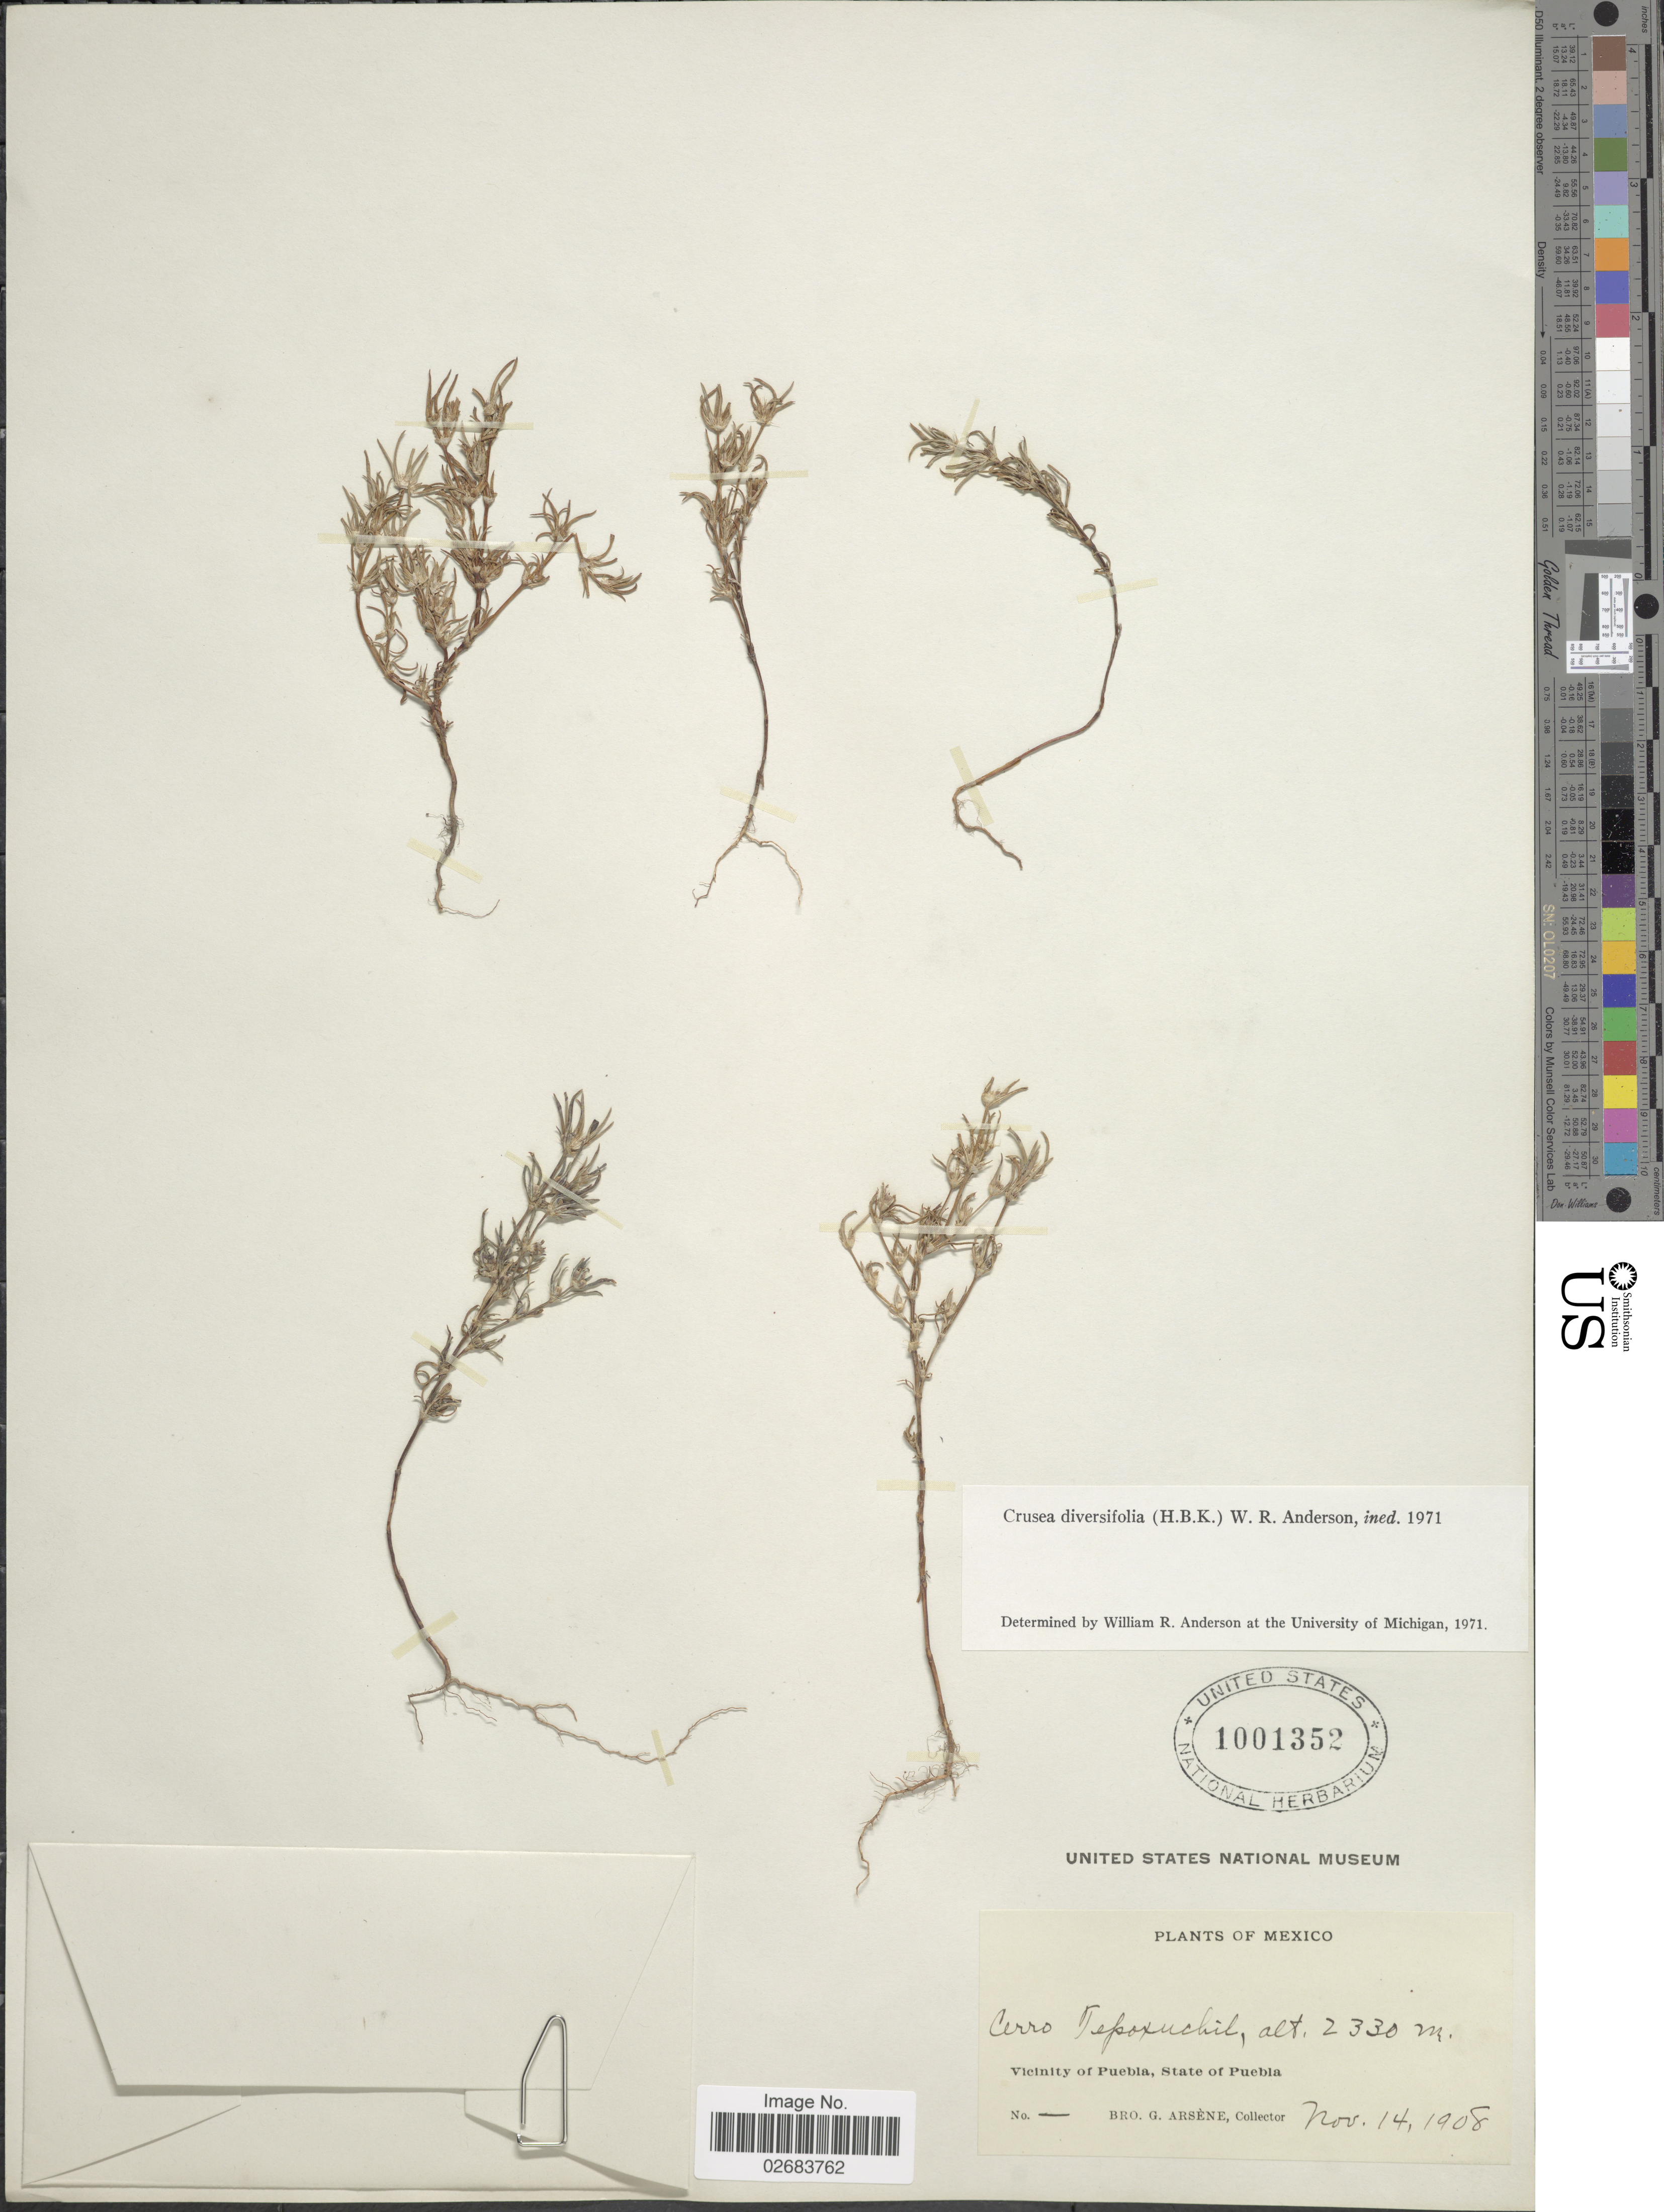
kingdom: Plantae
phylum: Tracheophyta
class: Magnoliopsida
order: Gentianales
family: Rubiaceae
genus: Crusea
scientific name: Crusea diversifolia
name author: (Kunth) W.R. Anderson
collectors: Bro. G. Arsène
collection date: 1908-11-14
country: Mexico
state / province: Puebla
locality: Cerro Tepoxuchil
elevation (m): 2330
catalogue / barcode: US 1001352